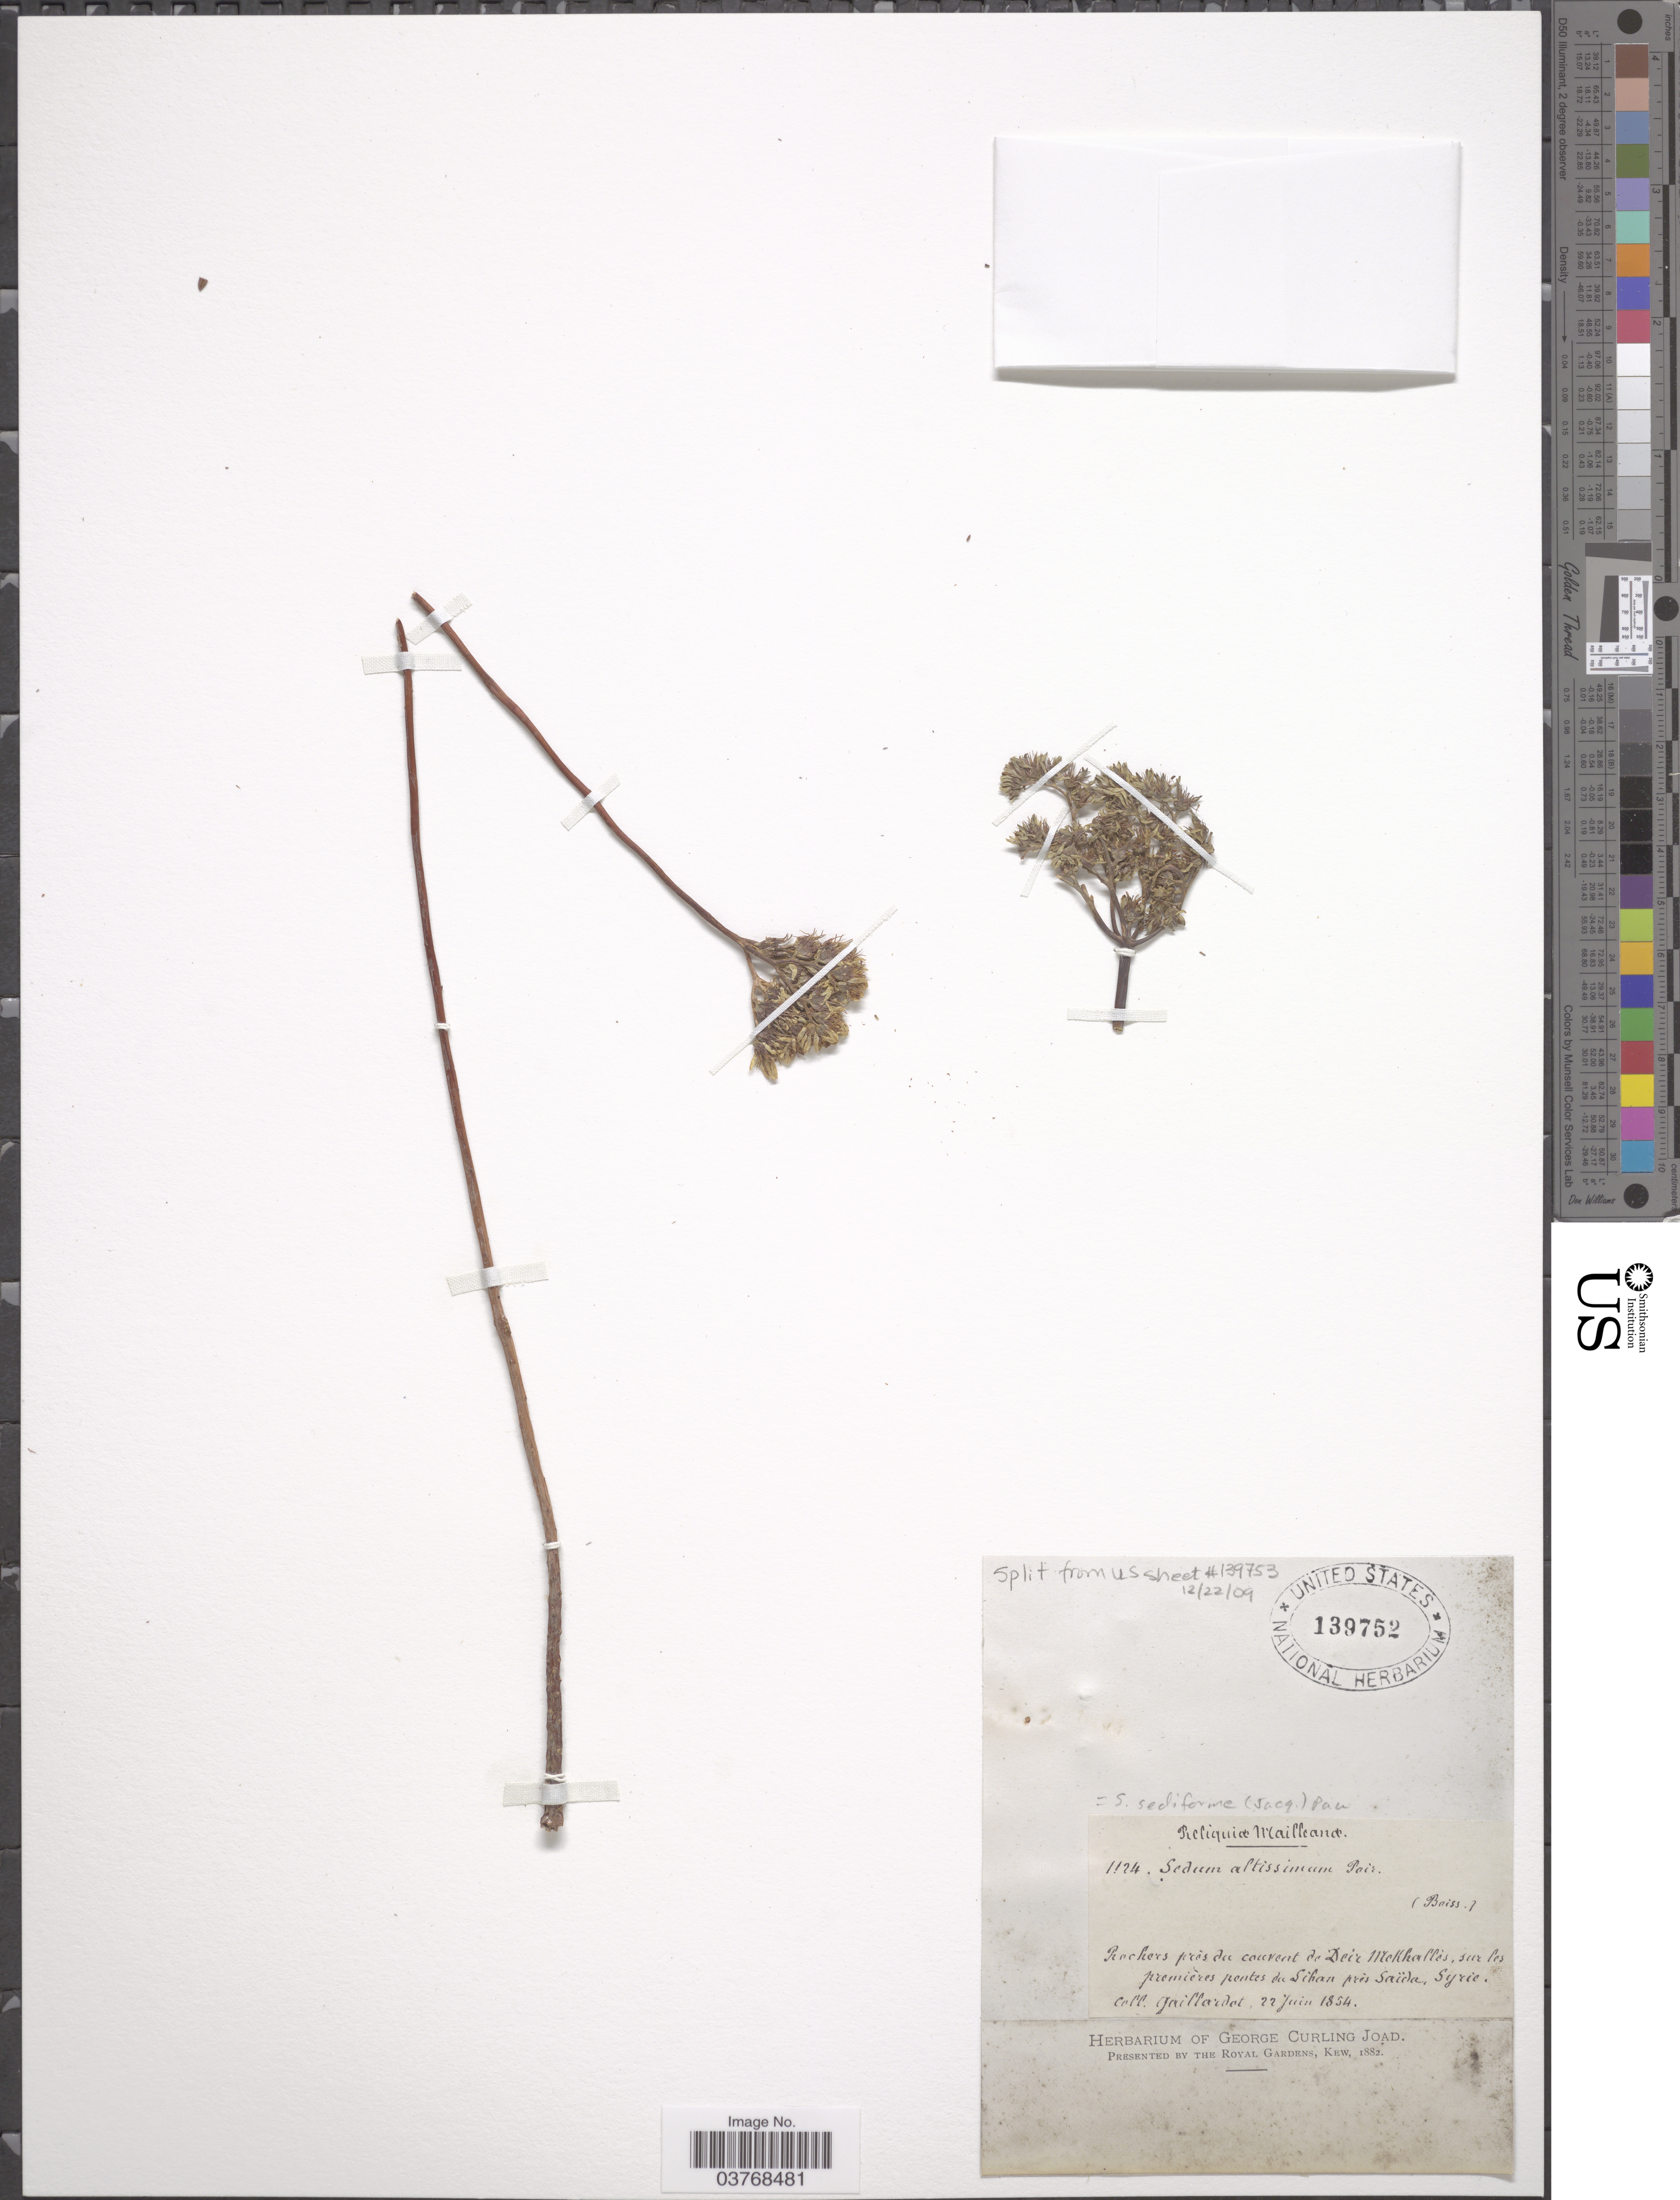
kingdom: Plantae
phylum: Tracheophyta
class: Magnoliopsida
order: Saxifragales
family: Crassulaceae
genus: Petrosedum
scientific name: Petrosedum sediforme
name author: (Jacq.) Grulich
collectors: Gaillardot, --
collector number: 1124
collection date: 1854-06-22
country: Syria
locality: Rochers près du couvent de Deir Mekhallès, sur les premières pentes du Sihan près Saïda.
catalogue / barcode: US 139752